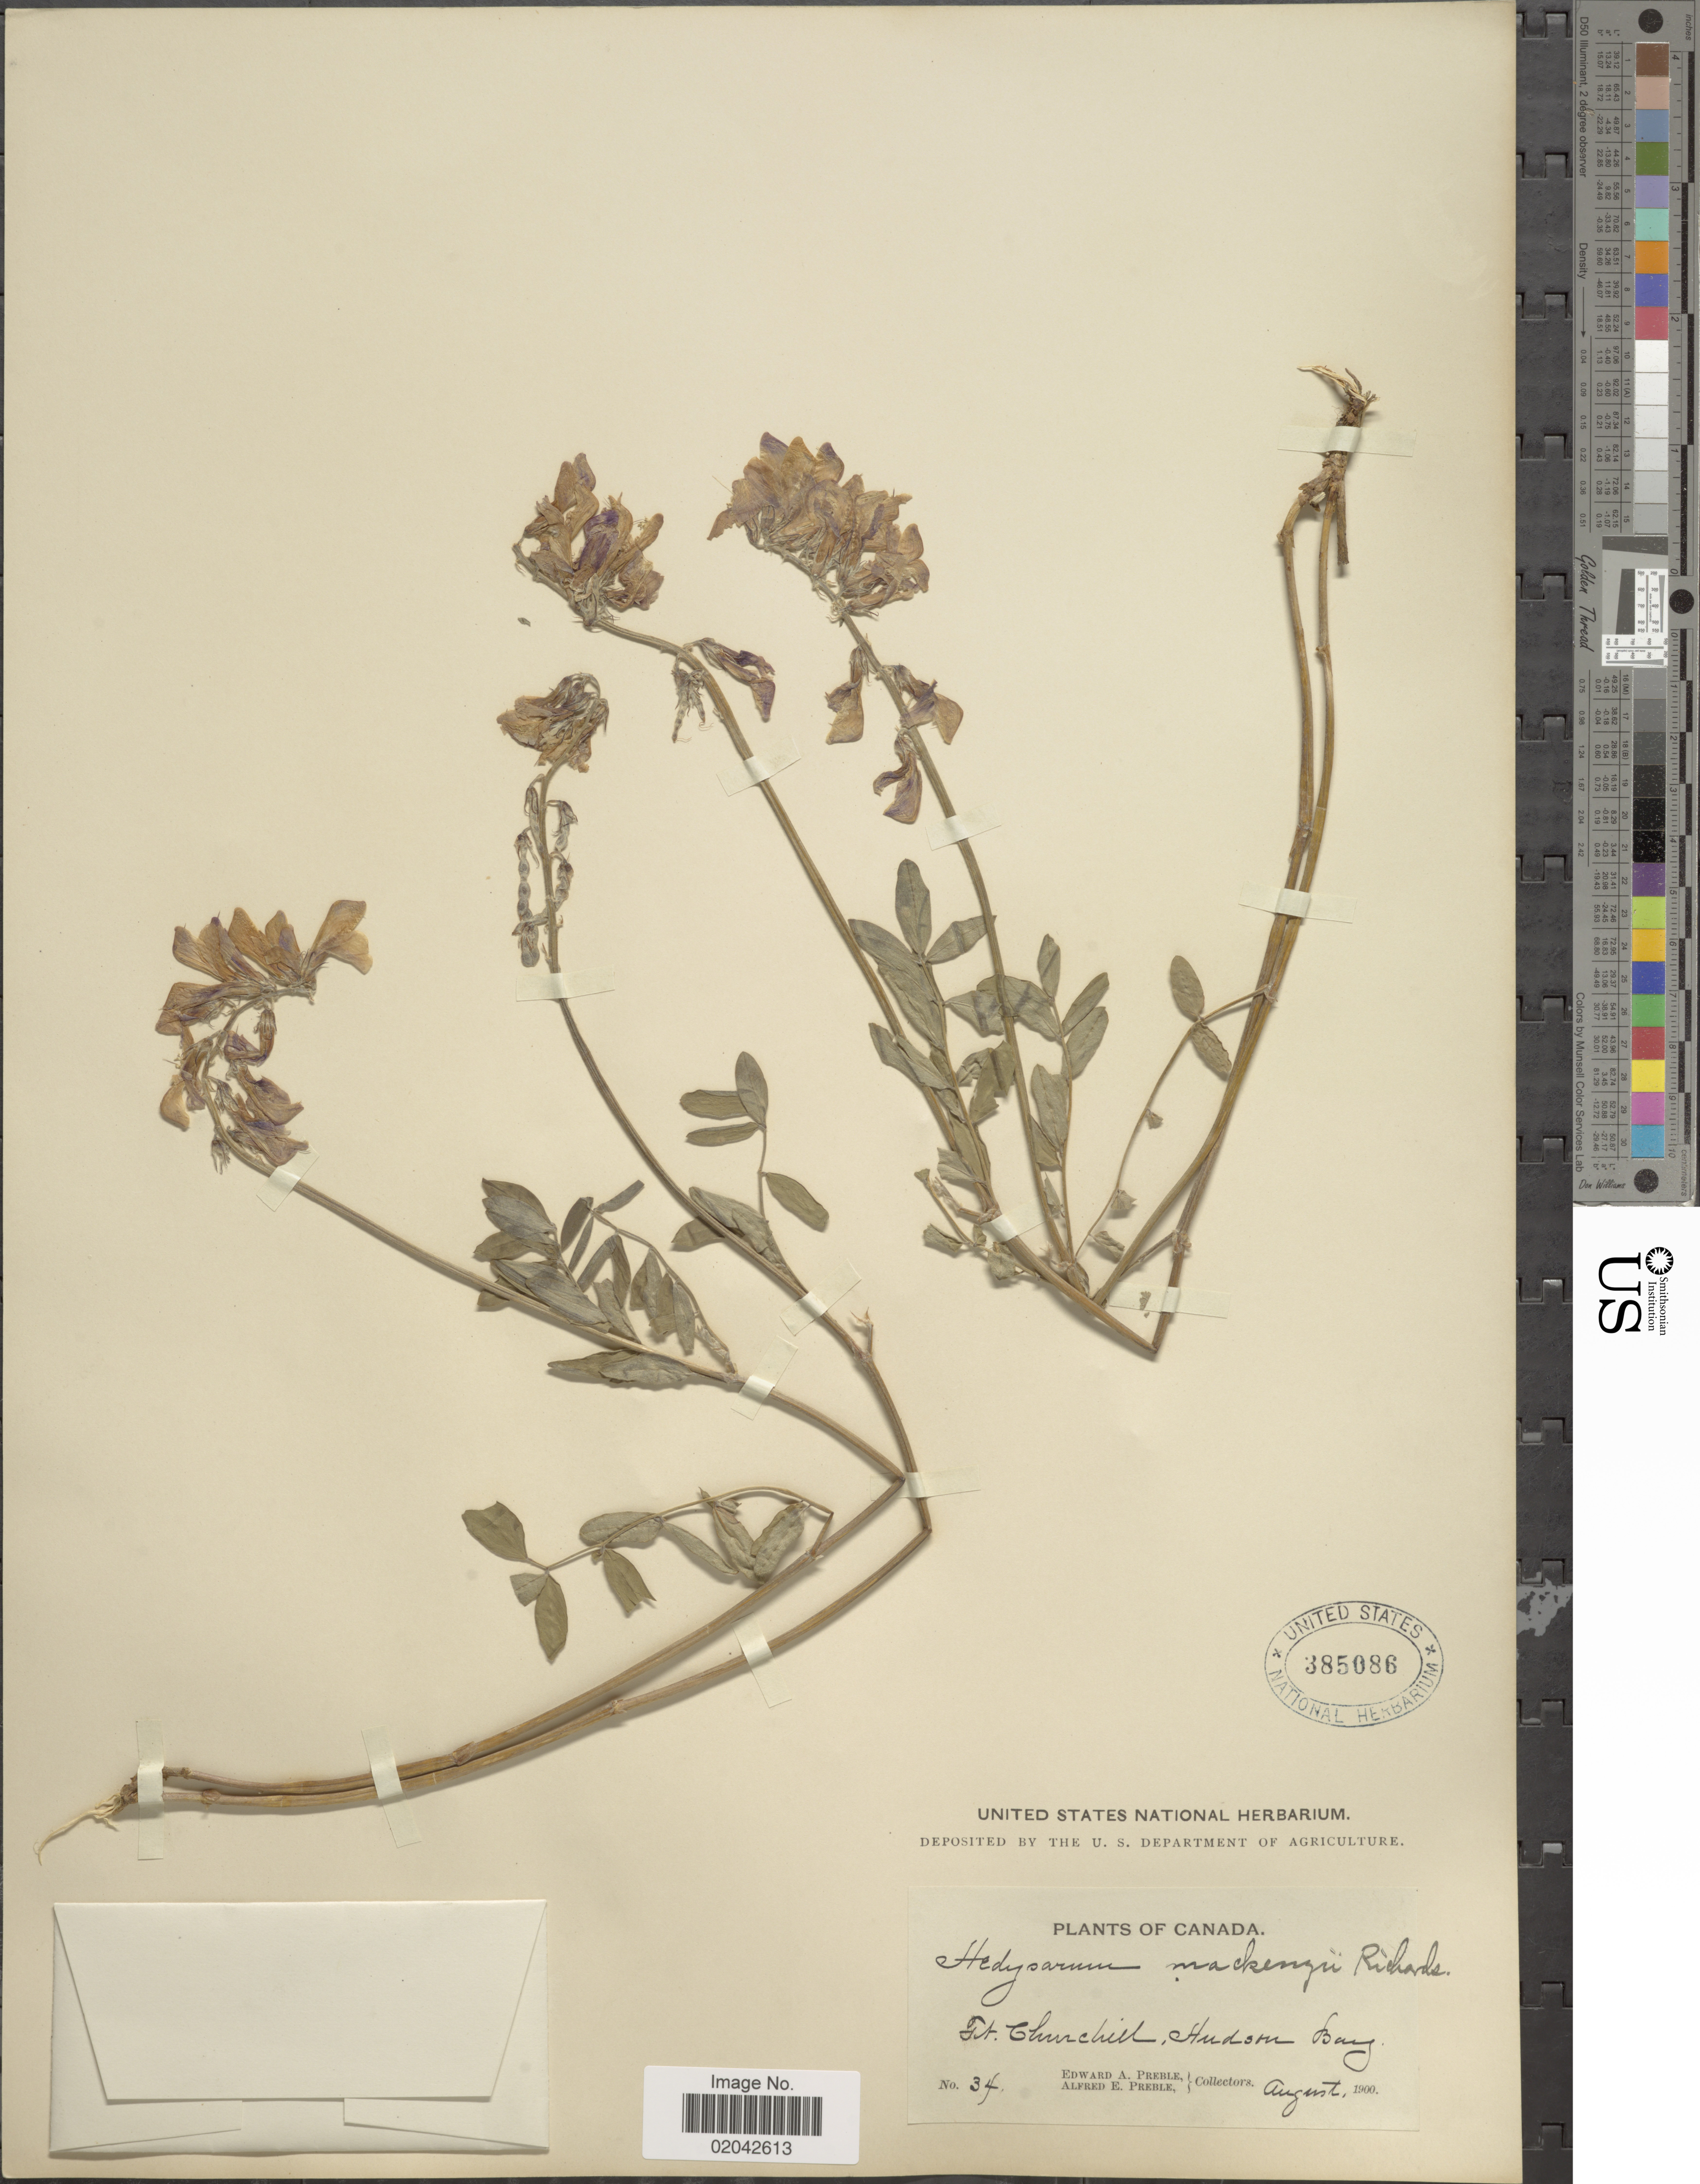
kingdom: Plantae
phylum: Tracheophyta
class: Magnoliopsida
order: Fabales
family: Fabaceae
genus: Hedysarum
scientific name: Hedysarum mackenziei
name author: Richardson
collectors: E. Preble & A. Preble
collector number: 34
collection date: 1900-08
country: Canada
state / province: Manitoba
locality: Ft. Churchill, Hudson Bay.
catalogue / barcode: US 385086